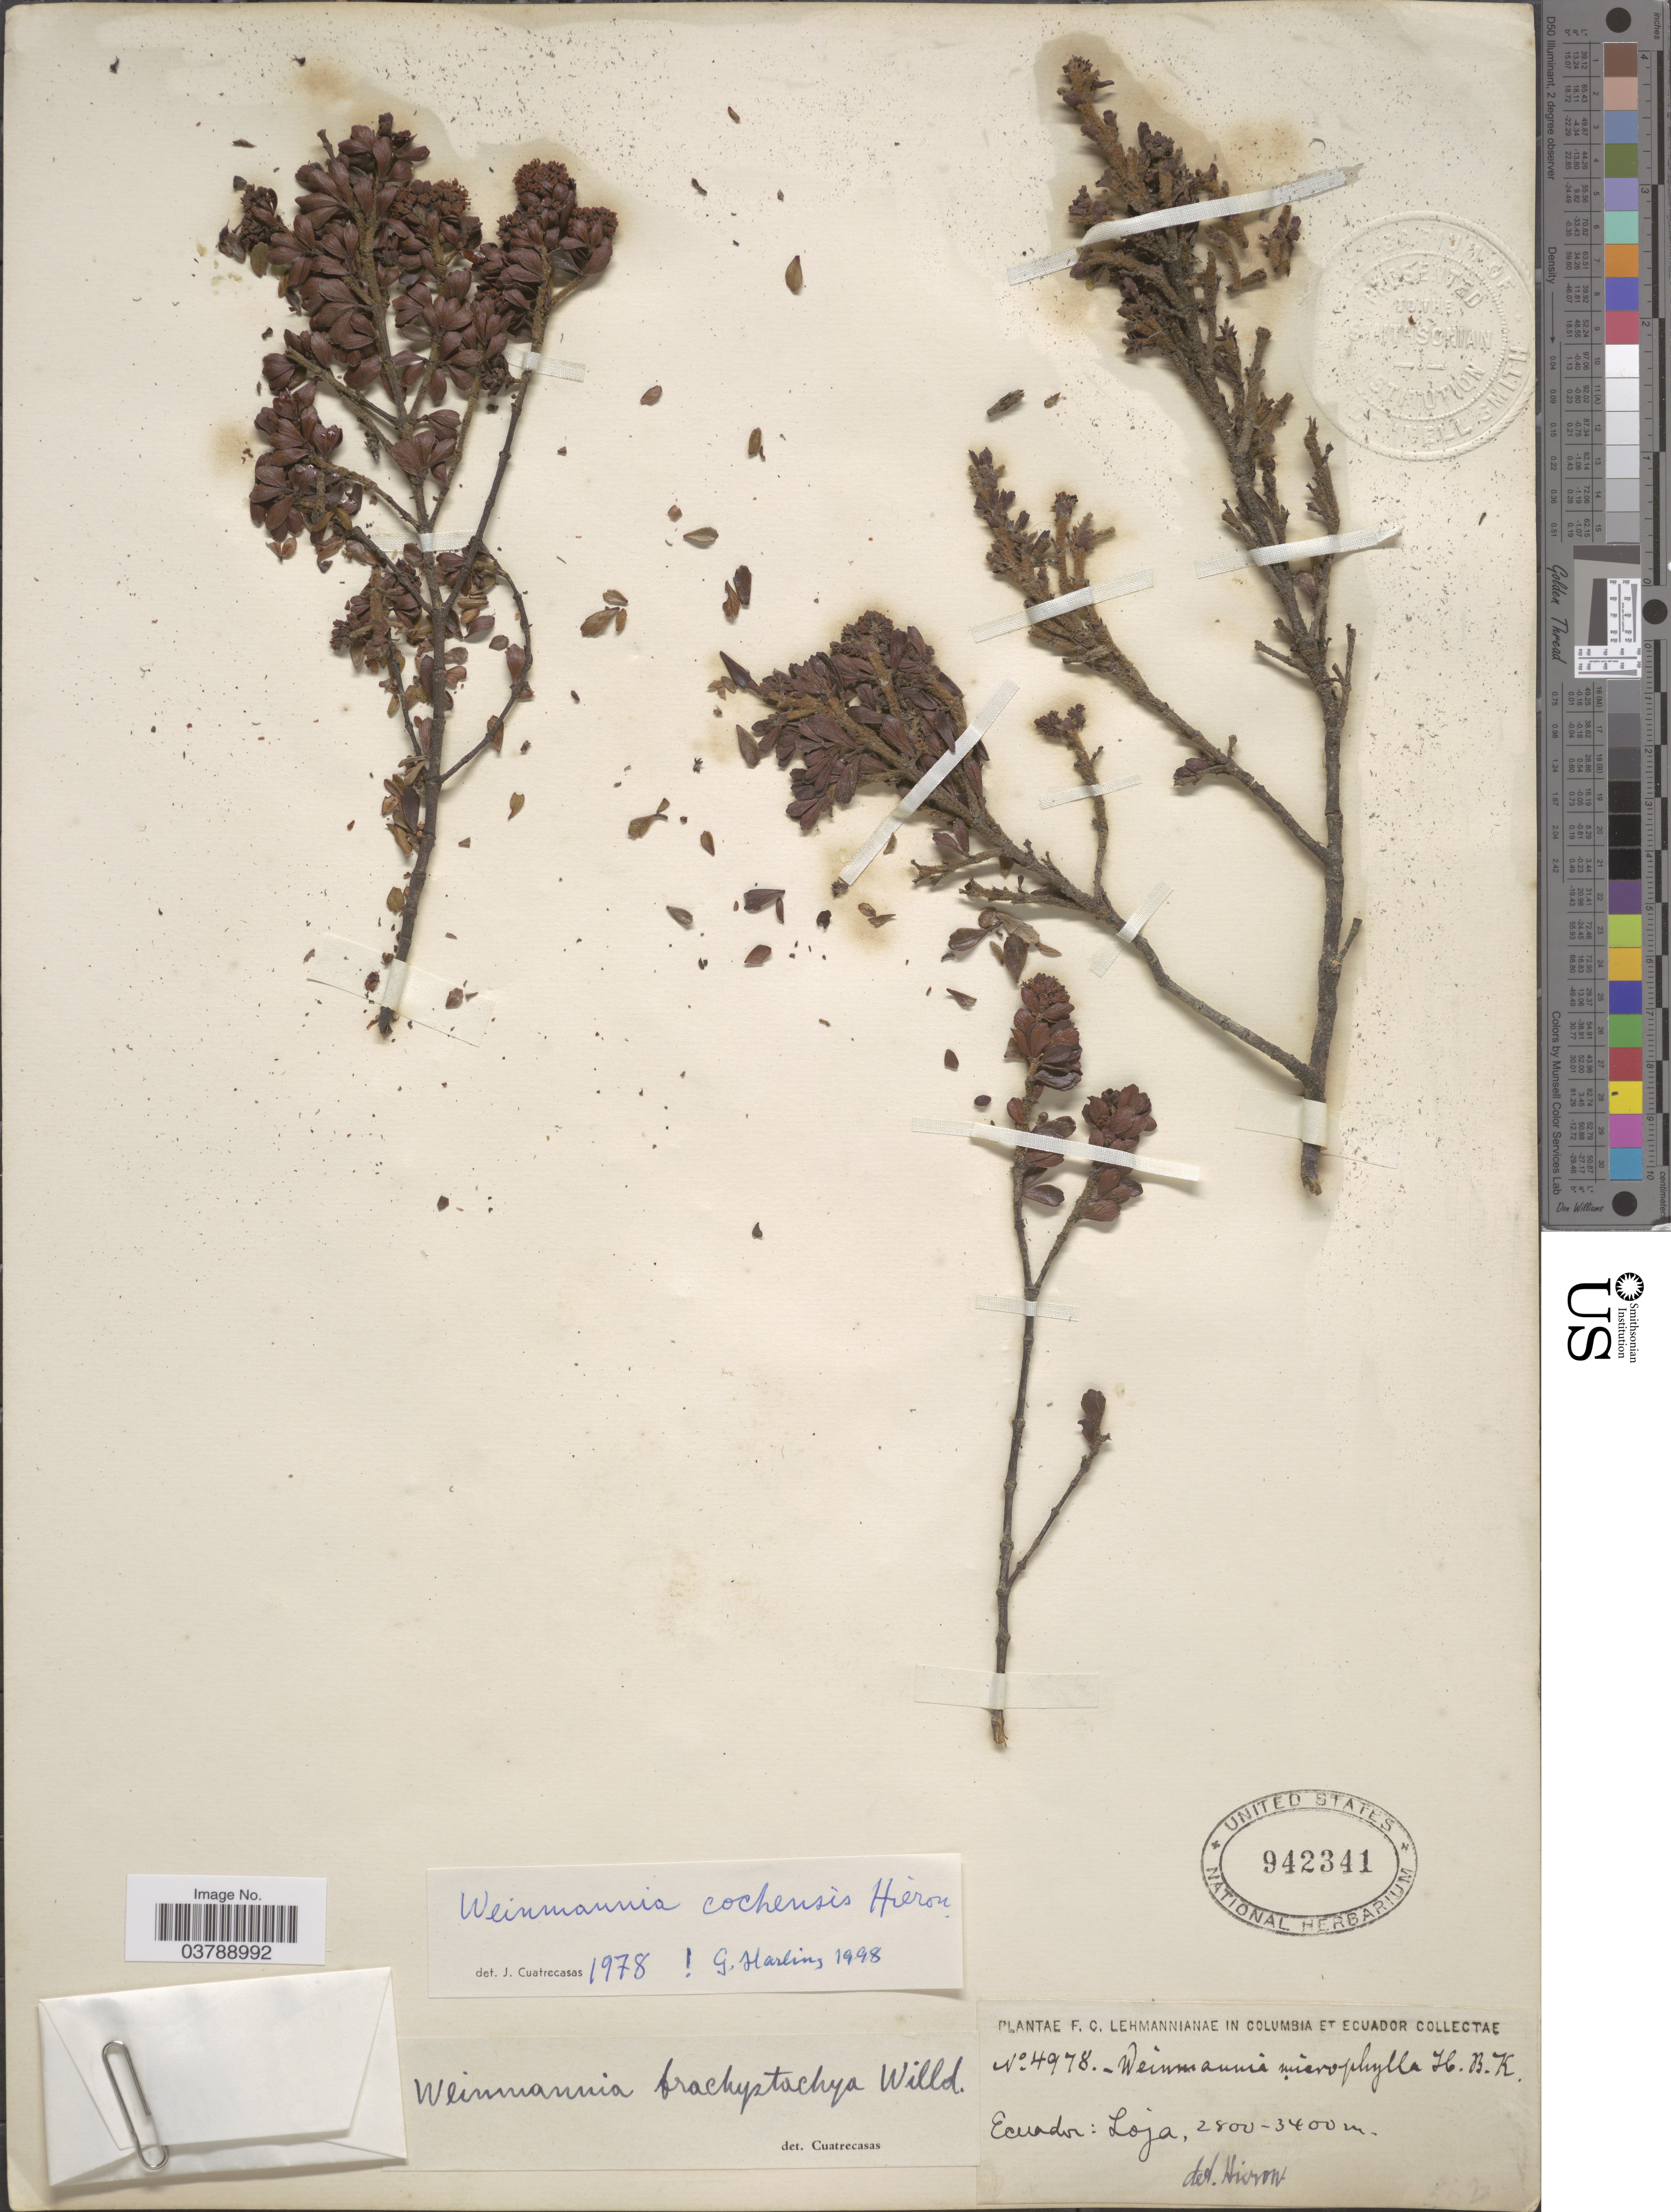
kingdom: Plantae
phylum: Tracheophyta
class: Magnoliopsida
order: Oxalidales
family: Cunoniaceae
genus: Weinmannia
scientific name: Weinmannia cochensis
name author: Hieron.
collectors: F. C. Lehmann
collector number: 4978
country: Ecuador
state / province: Loja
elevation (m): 2800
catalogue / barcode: US 942341